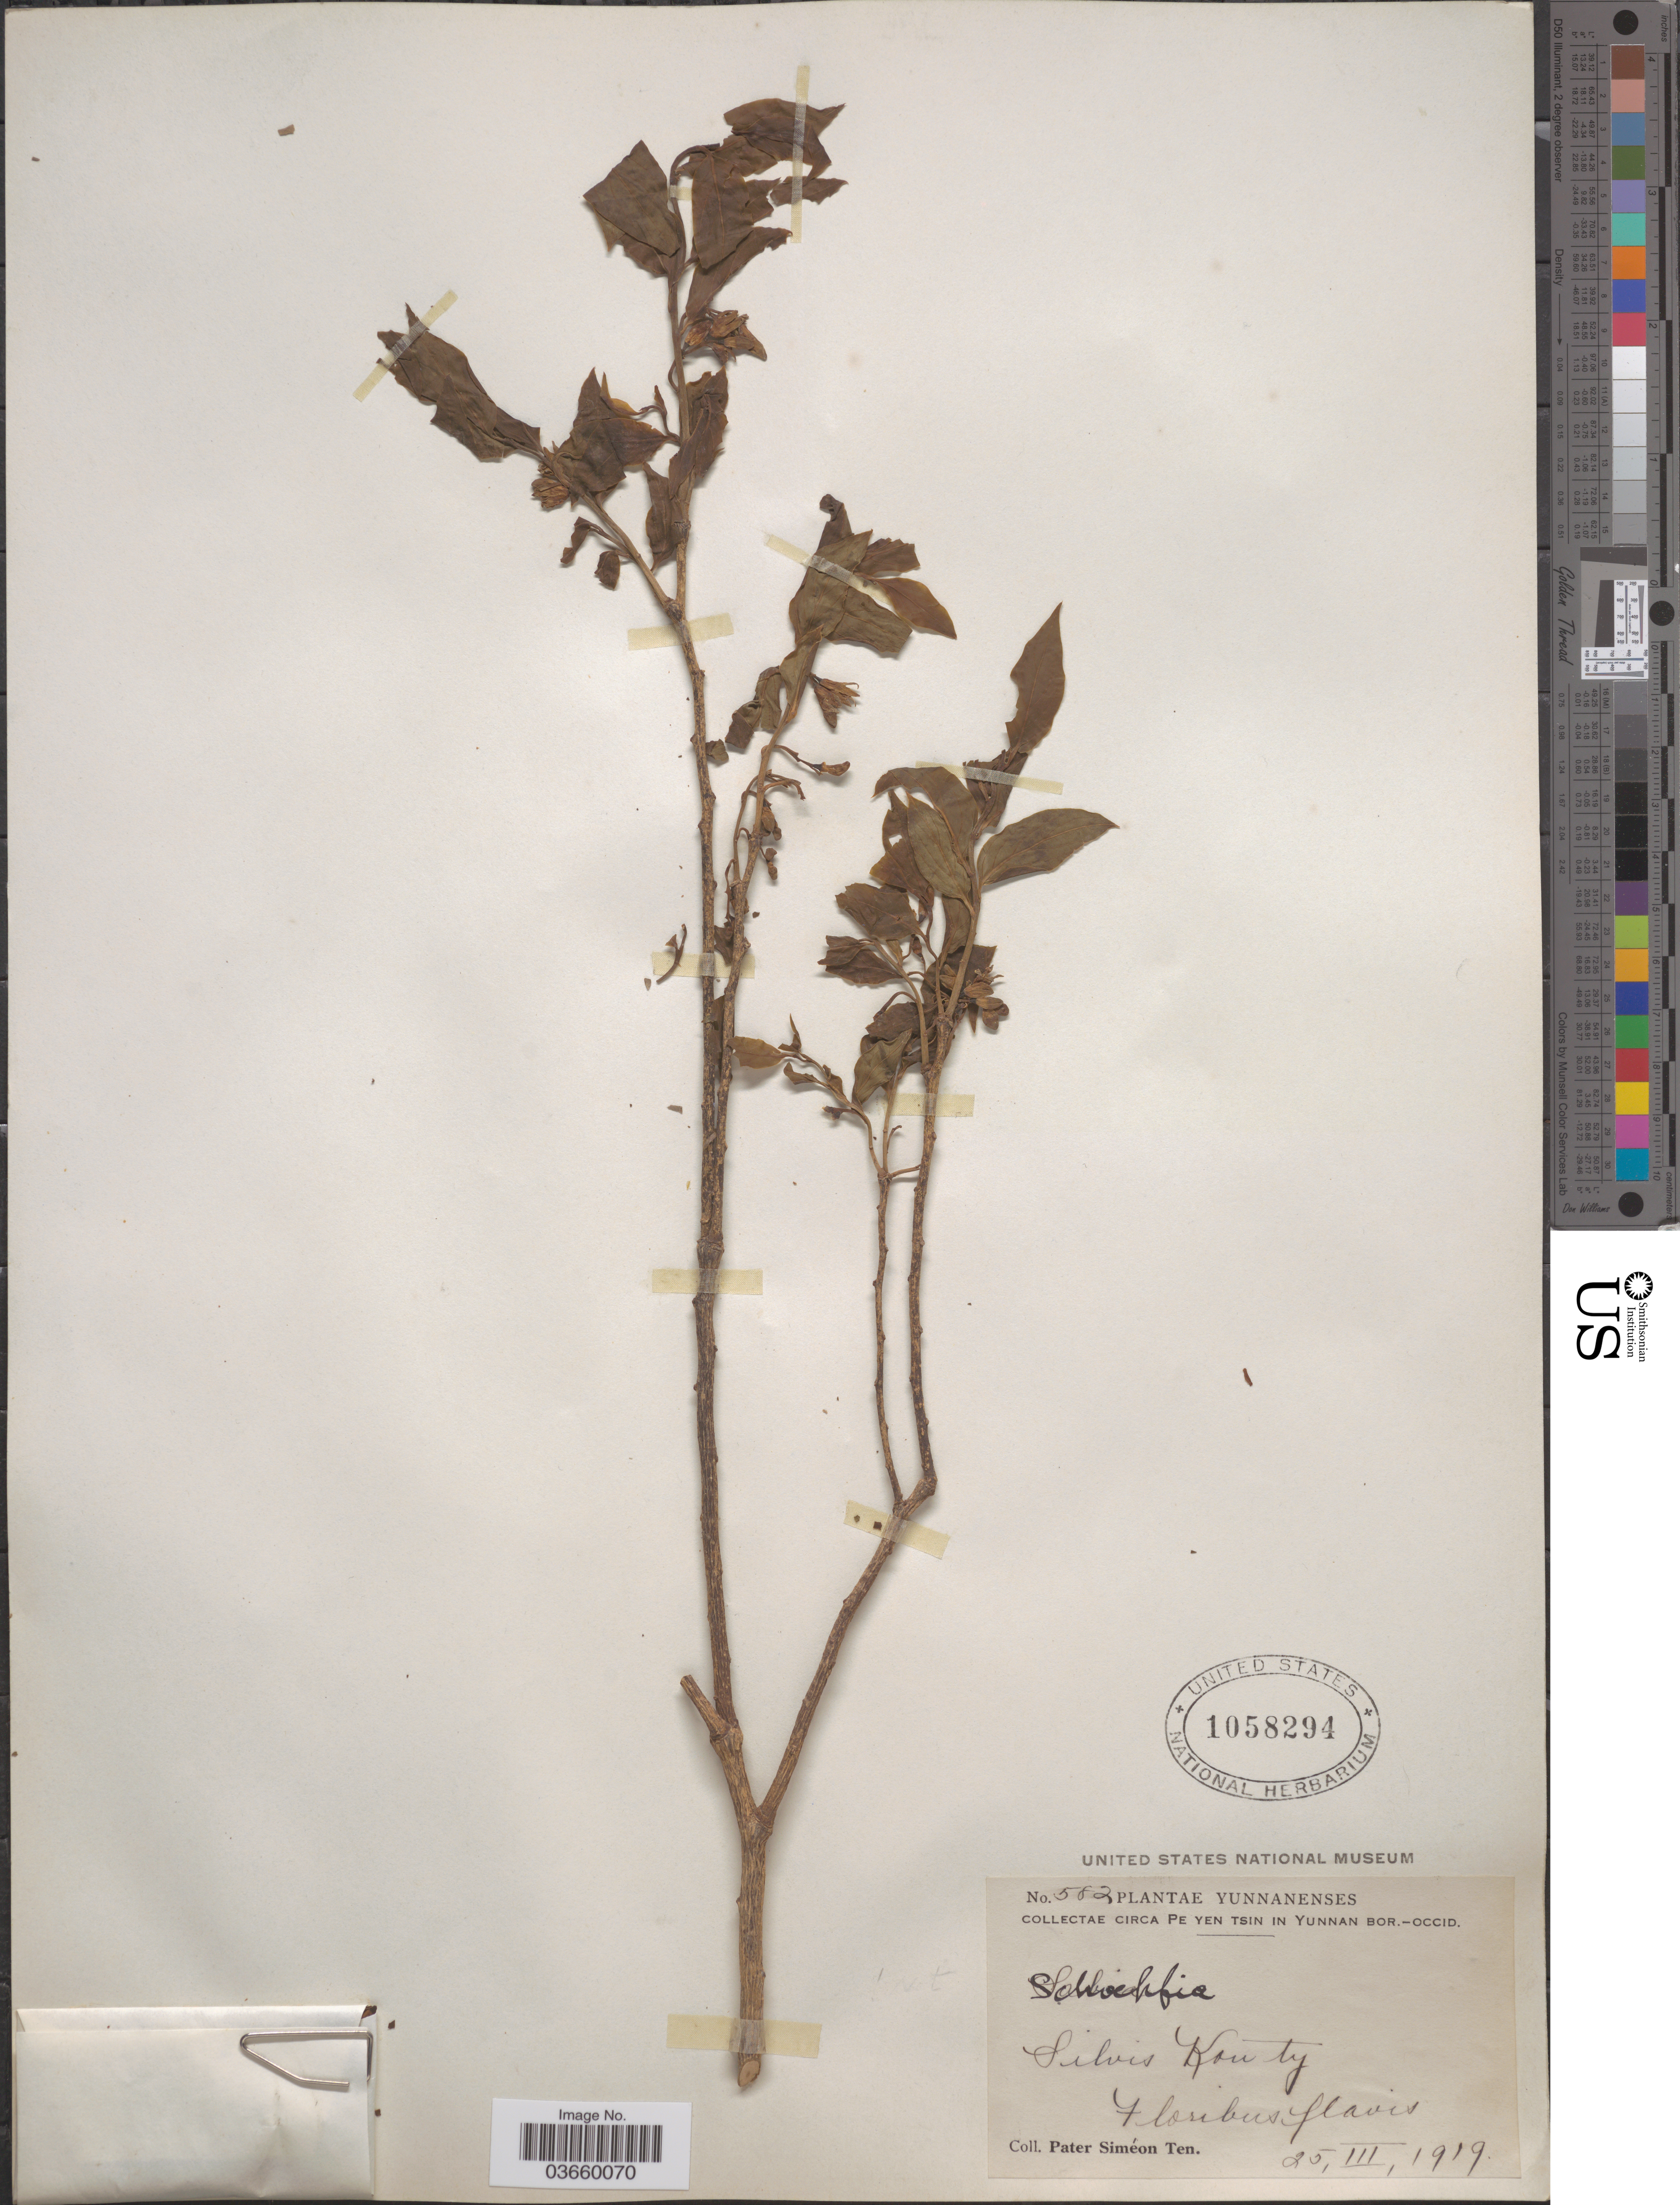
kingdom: Plantae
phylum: Tracheophyta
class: Magnoliopsida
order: Santalales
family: Schoepfiaceae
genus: Schoepfia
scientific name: Schoepfia sp.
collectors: P. S. Ten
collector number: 582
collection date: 1919-03-25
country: China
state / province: Yunnan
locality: Circa Pe Yen Tsin in Yunnan Bor.-Occid. Silvis Kou ty.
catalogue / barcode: US 1058294